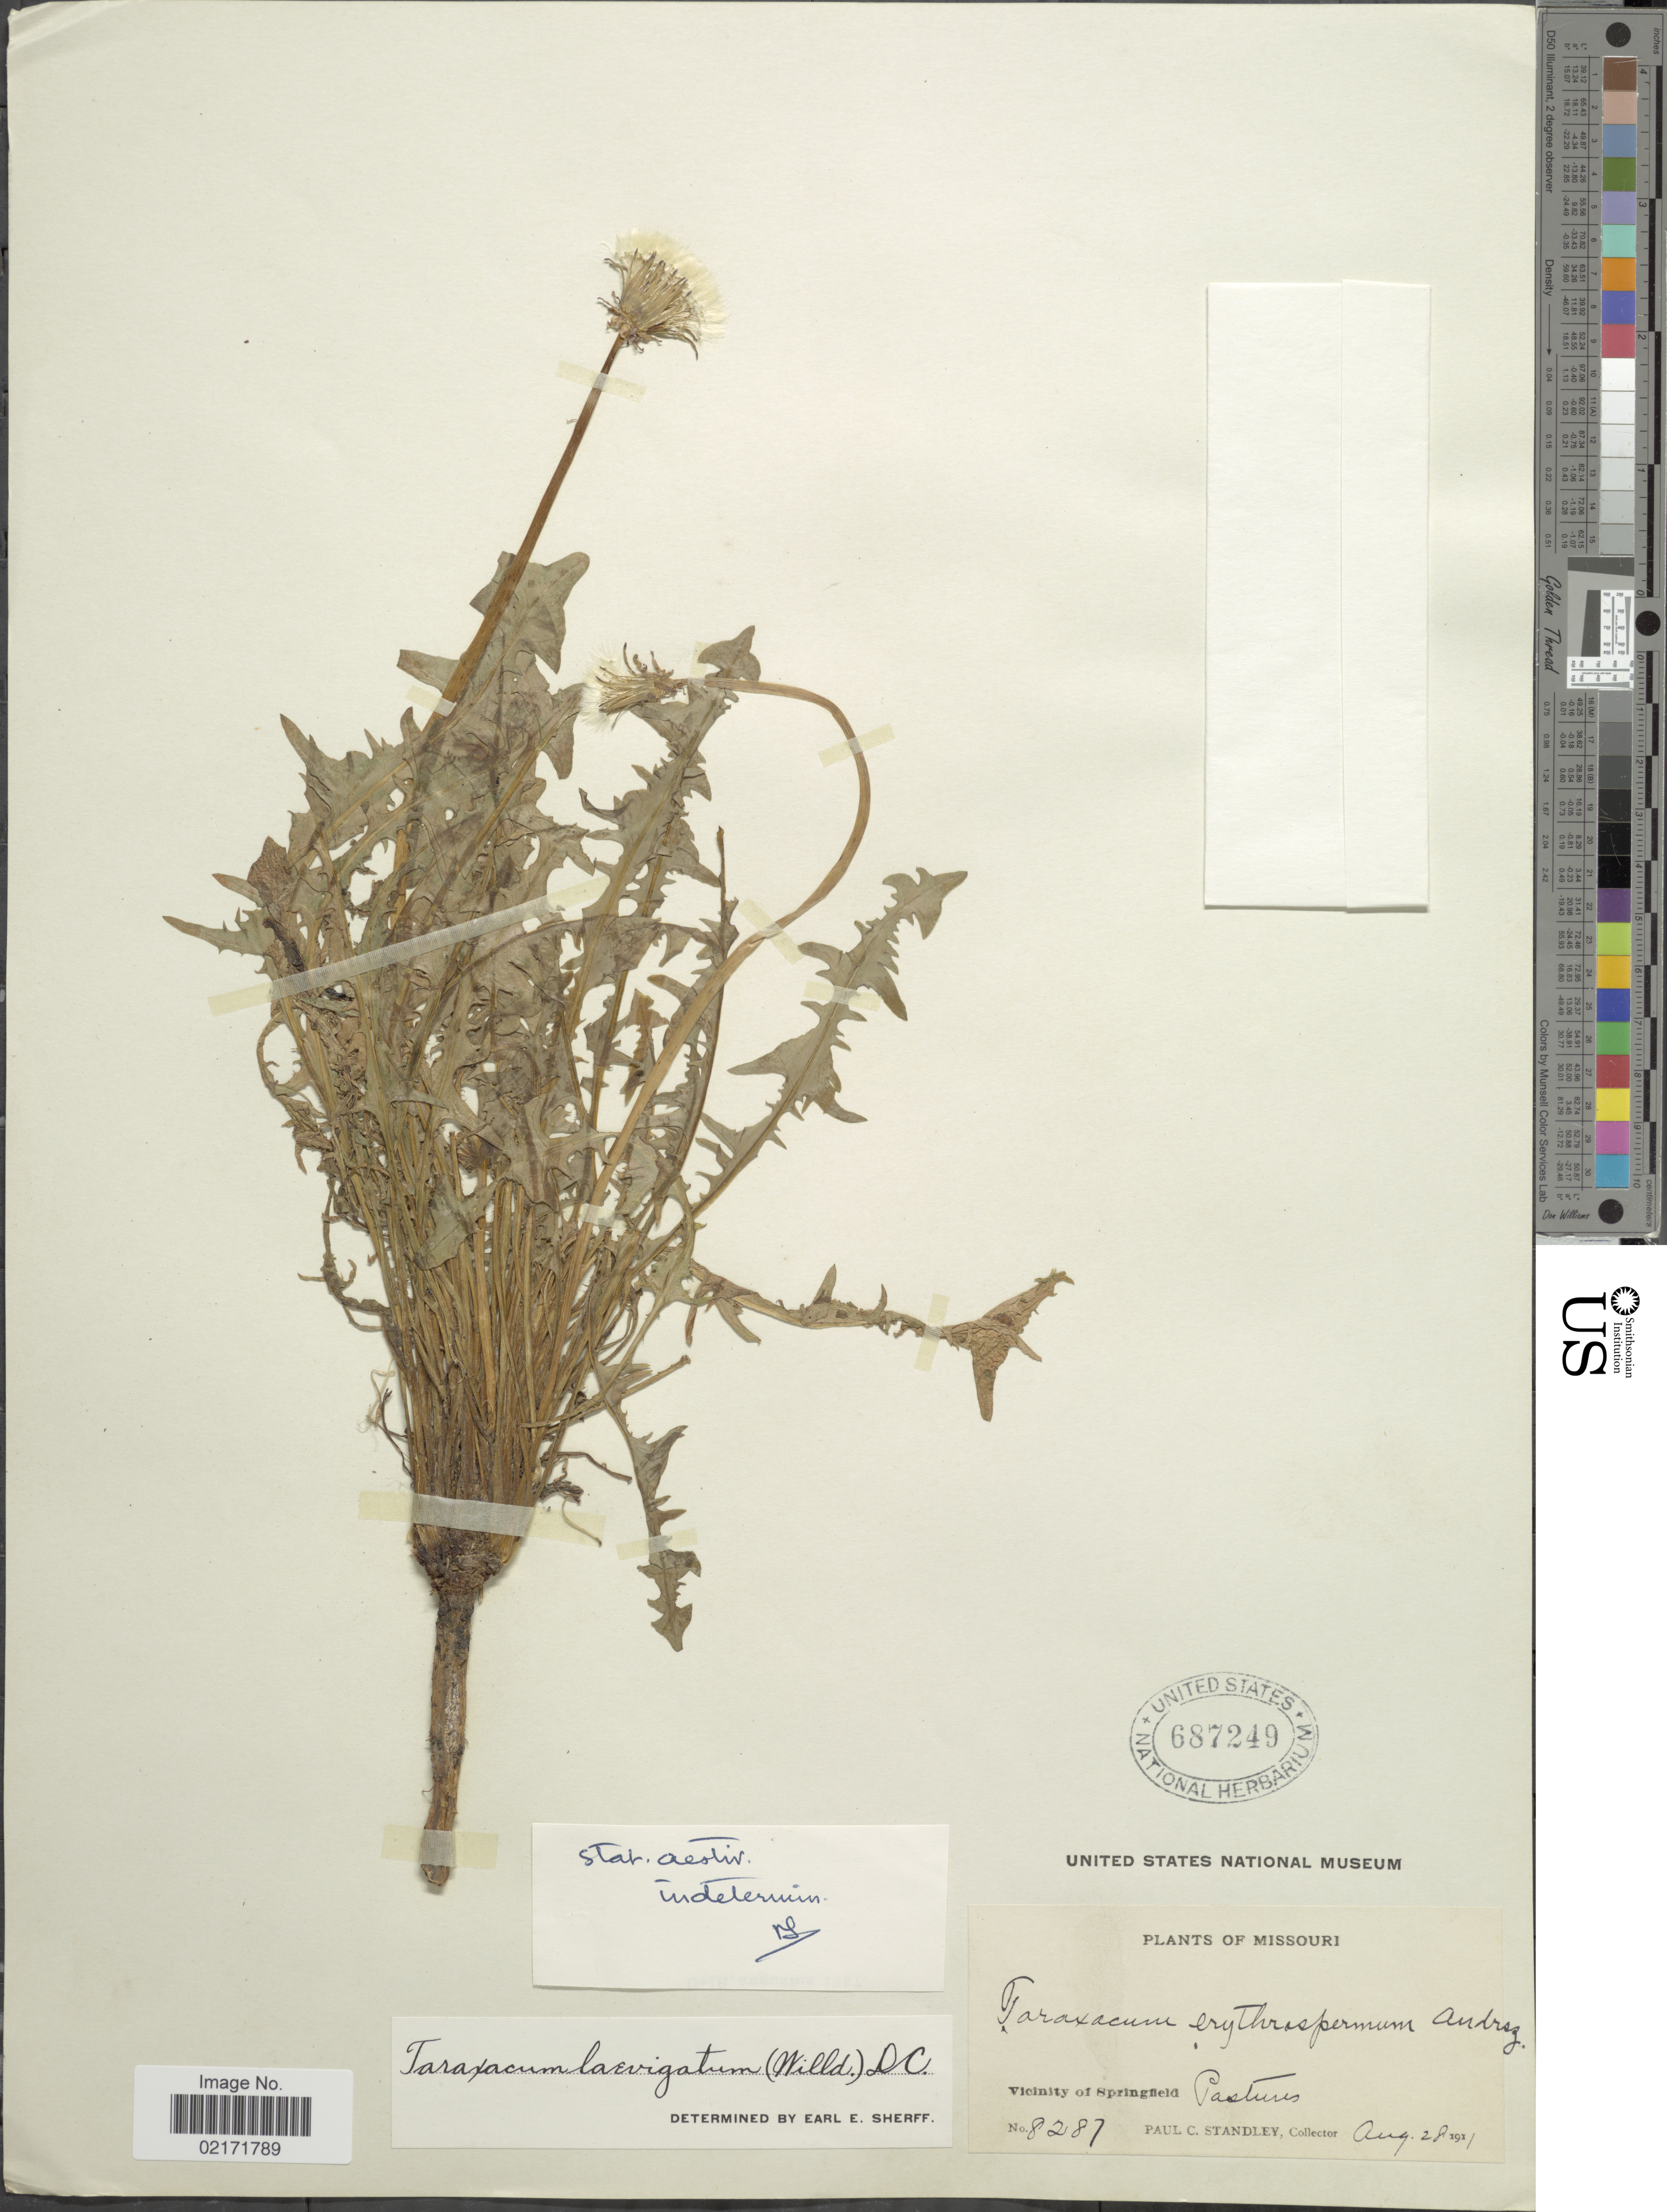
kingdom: Plantae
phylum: Tracheophyta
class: Magnoliopsida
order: Asterales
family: Asteraceae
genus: Taraxacum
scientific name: Taraxacum croceum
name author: Dahlst.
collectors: P. C. Standley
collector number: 8287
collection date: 1911-08-28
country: United States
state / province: Missouri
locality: Missouri. Vicinity of Springfield, Pastures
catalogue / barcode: US 687249